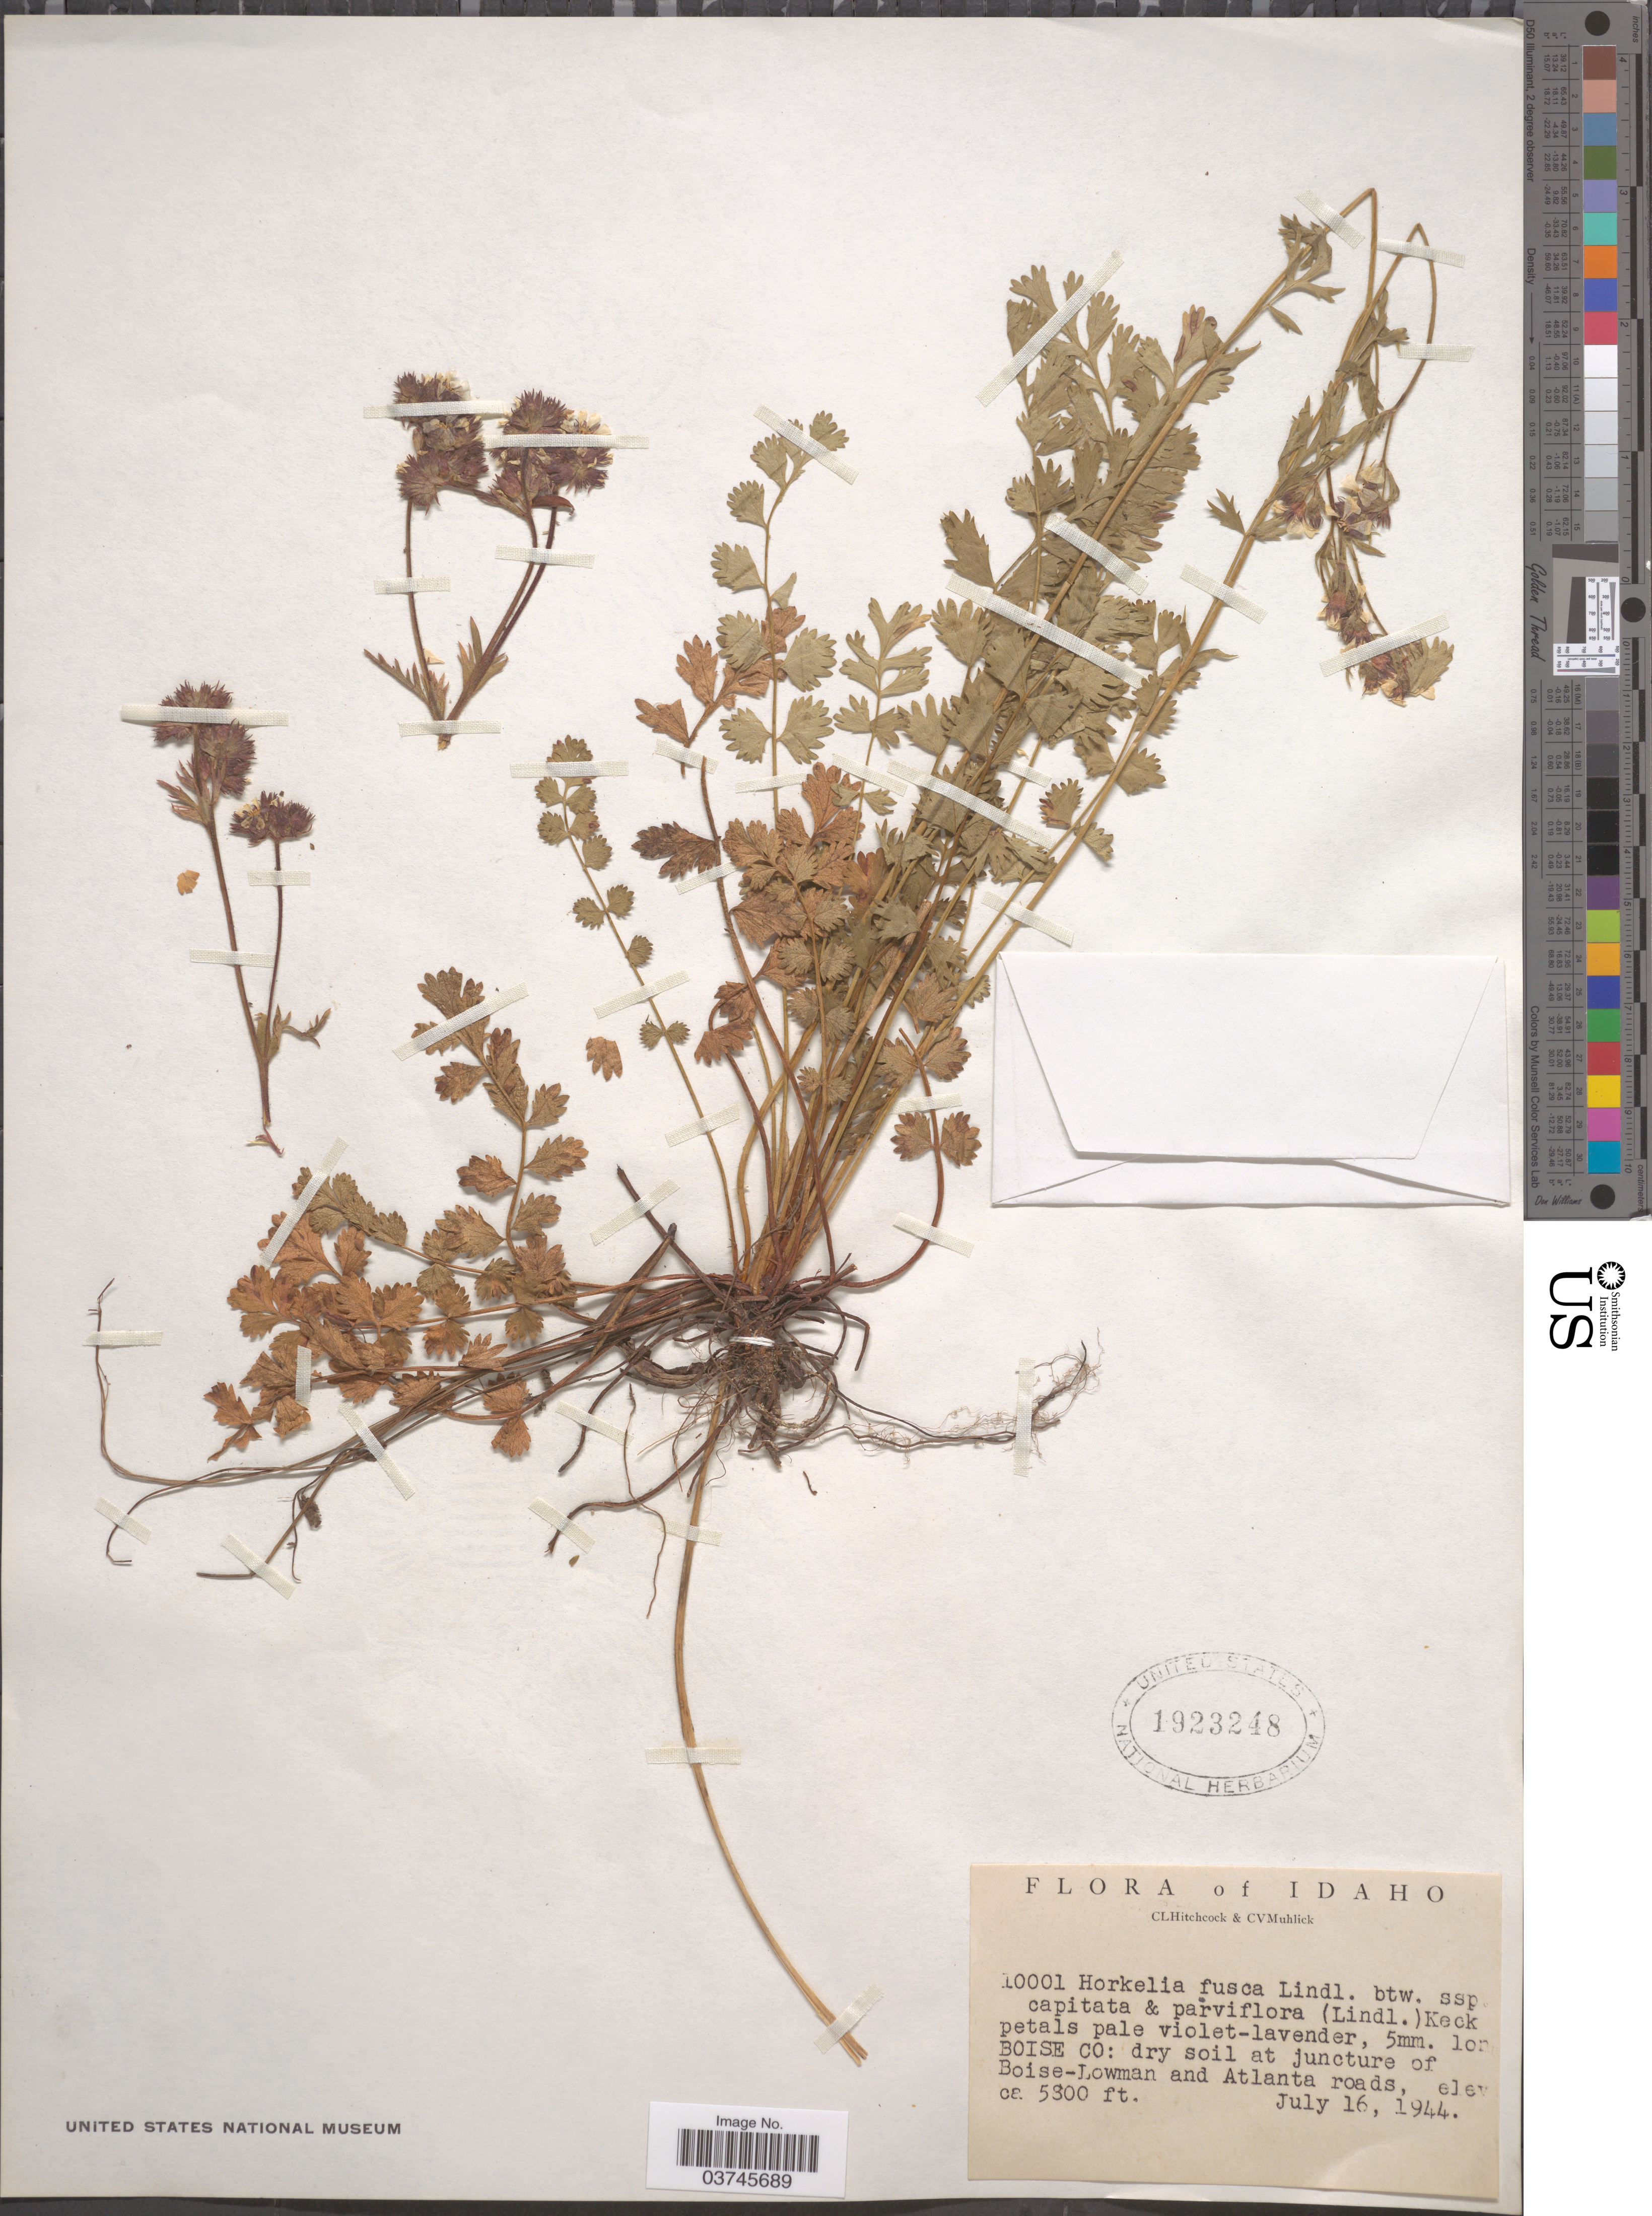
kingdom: Plantae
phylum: Tracheophyta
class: Magnoliopsida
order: Rosales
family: Rosaceae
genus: Potentilla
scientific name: Potentilla douglasii var. capitata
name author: (Lindl.) J.T. Howell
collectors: C. L. Hitchcock & C. V. Muhlick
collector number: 10001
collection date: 1944-07-16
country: United States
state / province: Idaho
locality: Boise Co: at juncture of Boise-Lowman and Atlanta roads.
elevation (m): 1615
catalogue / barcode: US 1923248